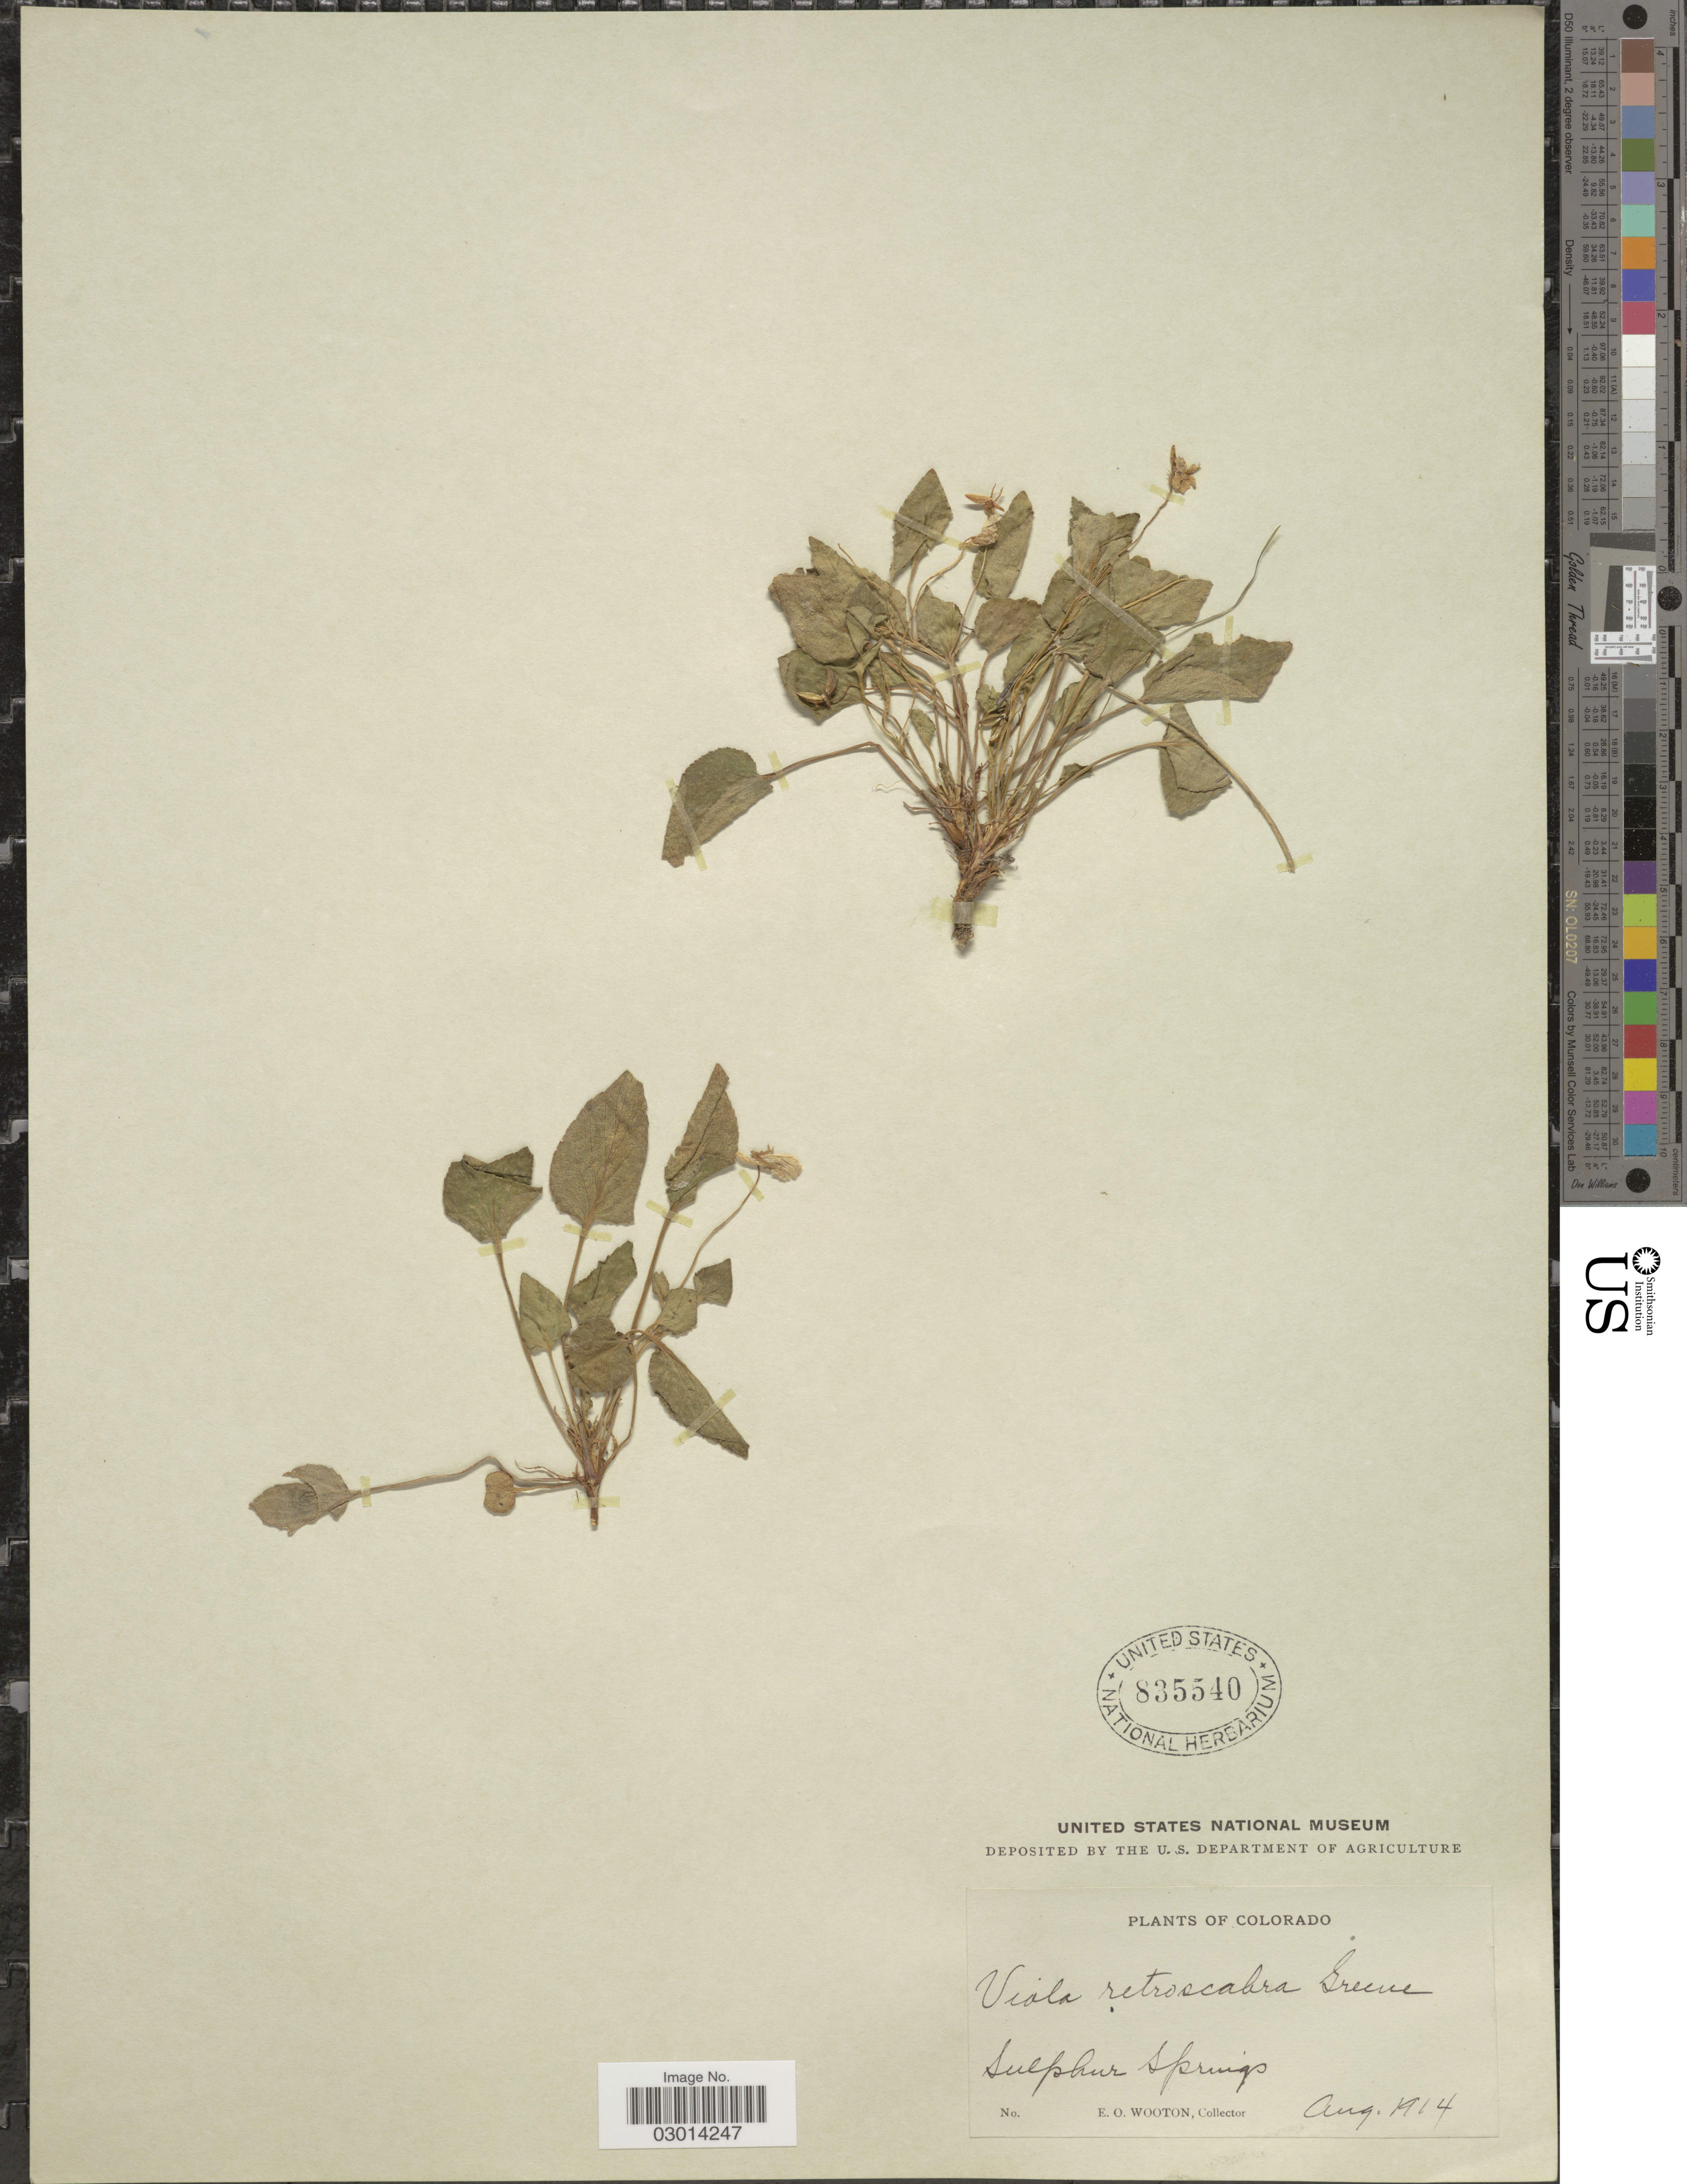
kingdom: Plantae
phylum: Tracheophyta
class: Magnoliopsida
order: Malpighiales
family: Violaceae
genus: Viola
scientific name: Viola retroscabra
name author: Greene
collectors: E. O. Wooton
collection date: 1914-08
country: United States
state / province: Colorado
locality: Sulphur Springs.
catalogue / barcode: US 835540